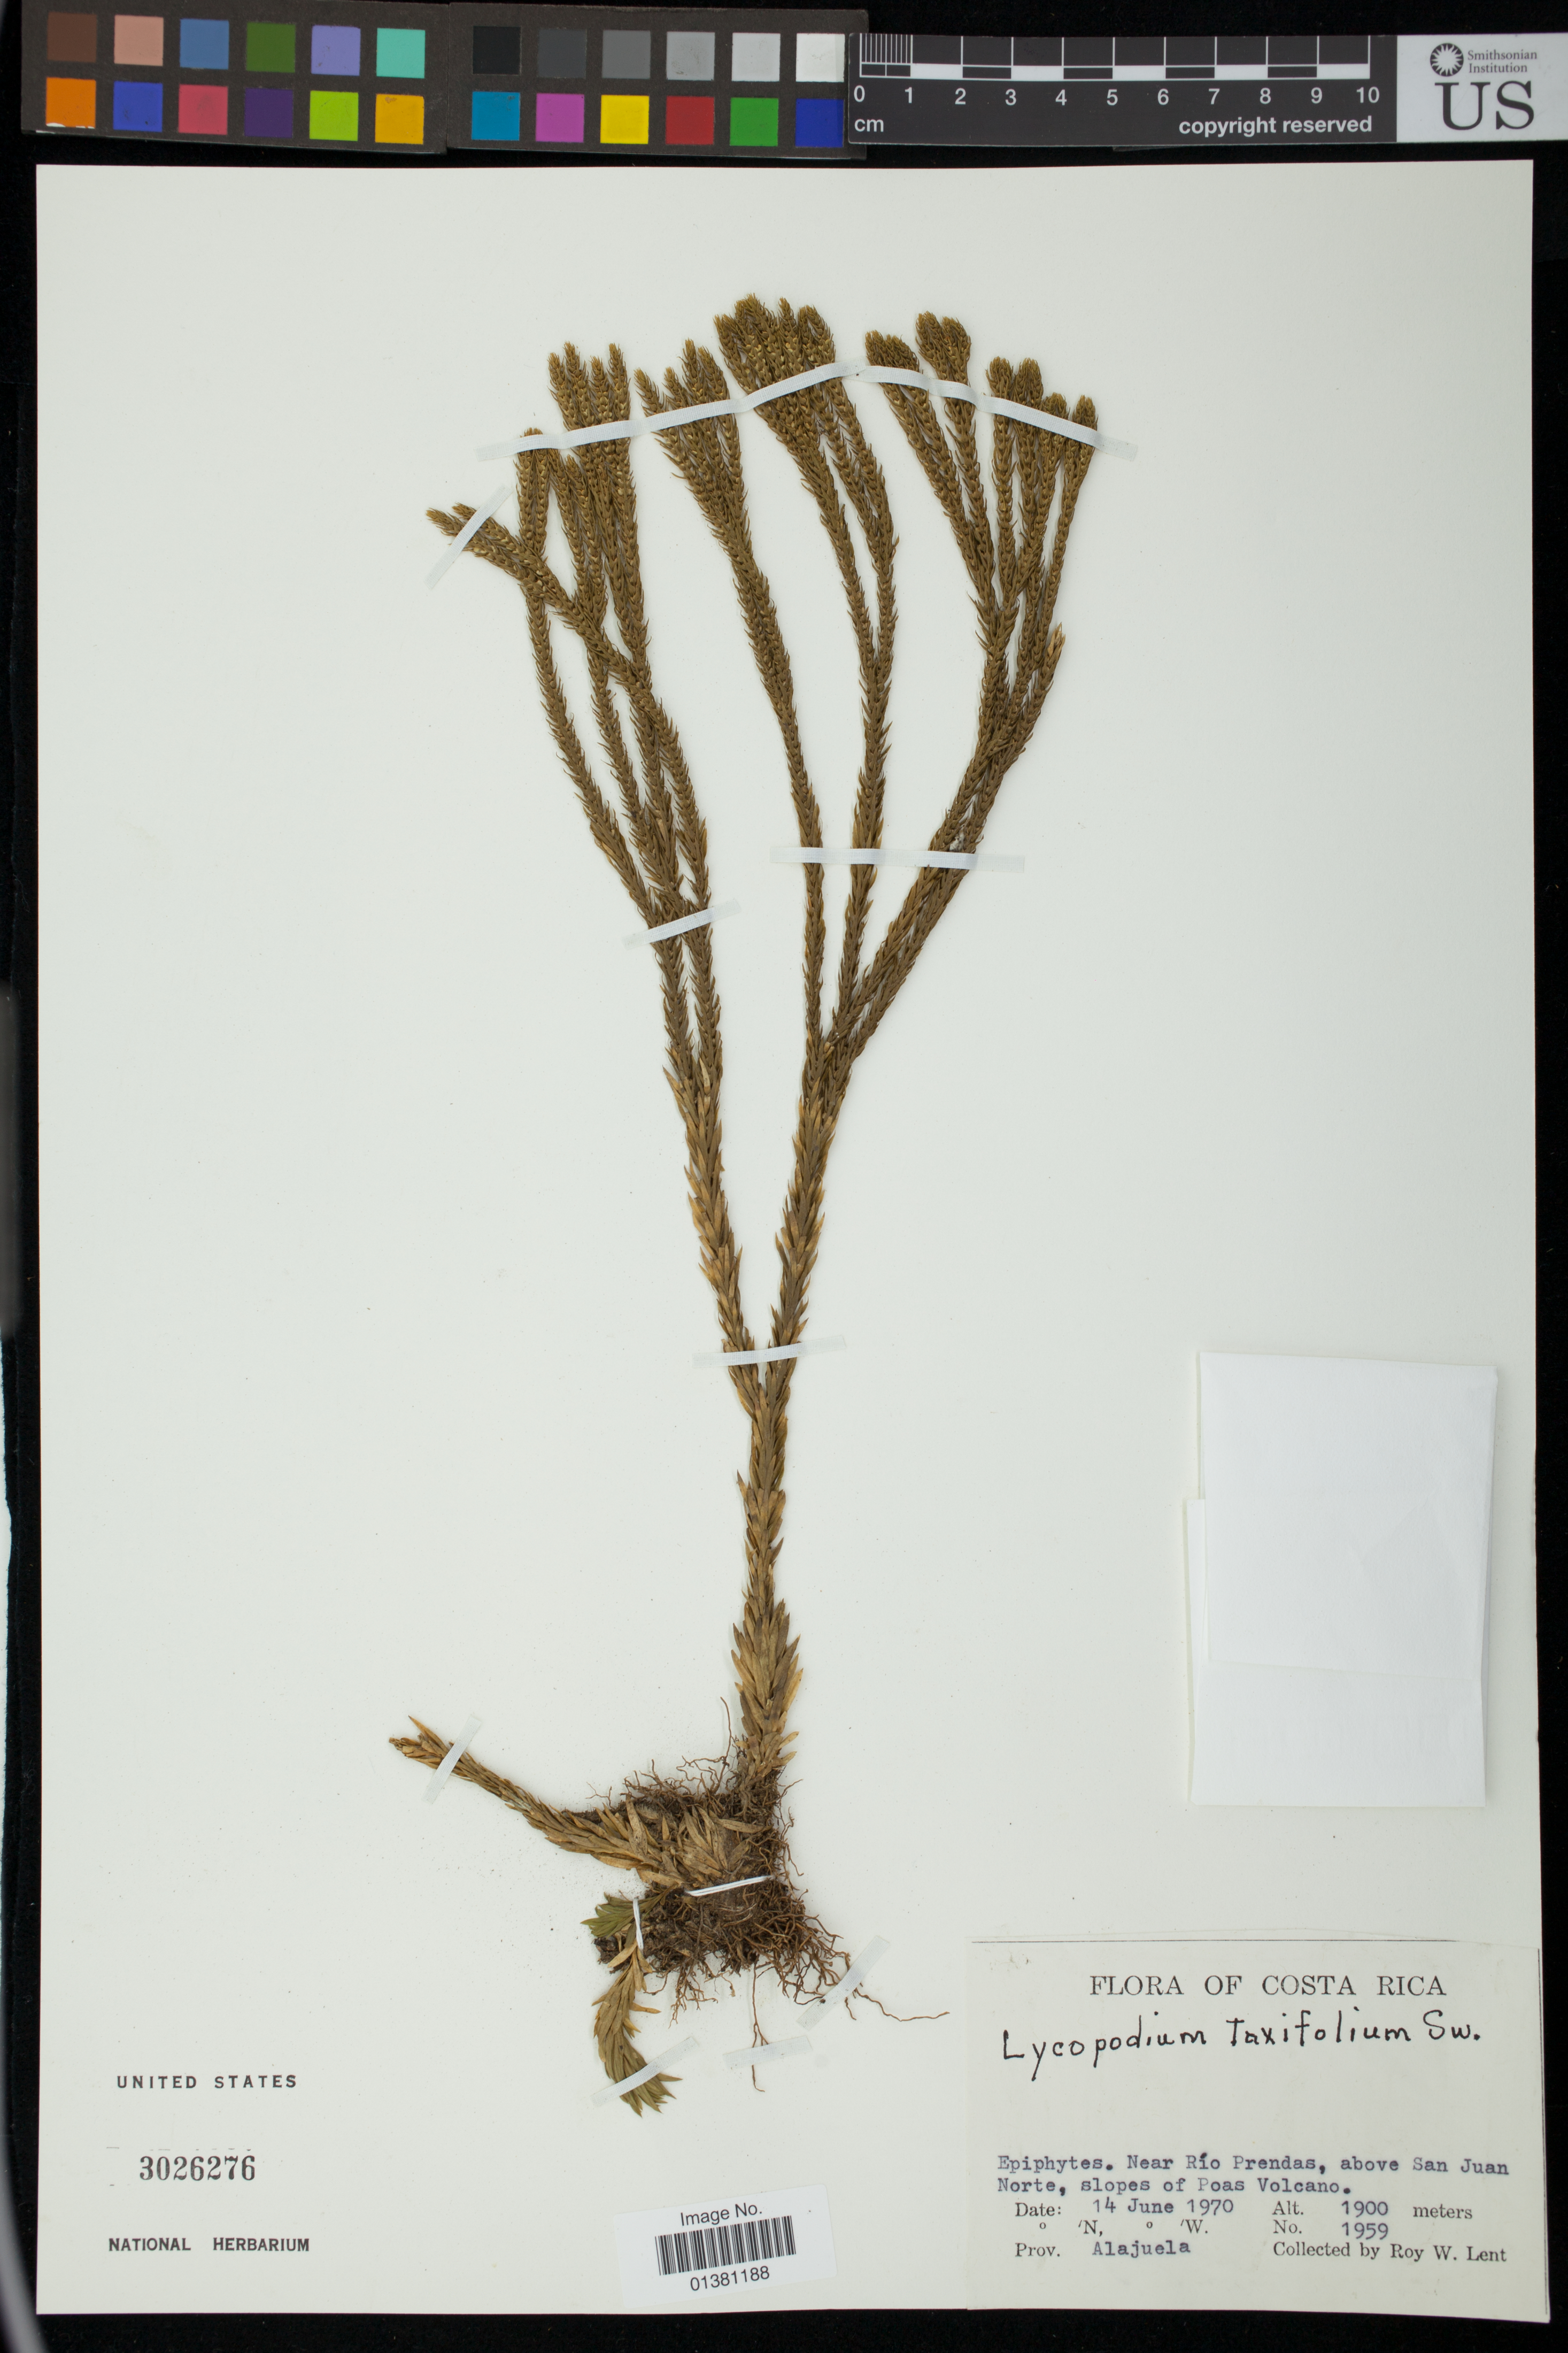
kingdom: Plantae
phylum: Tracheophyta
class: Lycopodiopsida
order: Lycopodiales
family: Lycopodiaceae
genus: Phlegmariurus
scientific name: Phlegmariurus taxifolius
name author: (Sw.) Á. Löve & D. Löve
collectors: D. B. Lellinger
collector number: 1720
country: Costa Rica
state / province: Heredia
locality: Volcan Barba, S of the principal peak above Porrosati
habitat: Pasture and forest.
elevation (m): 2200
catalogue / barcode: US 3264622